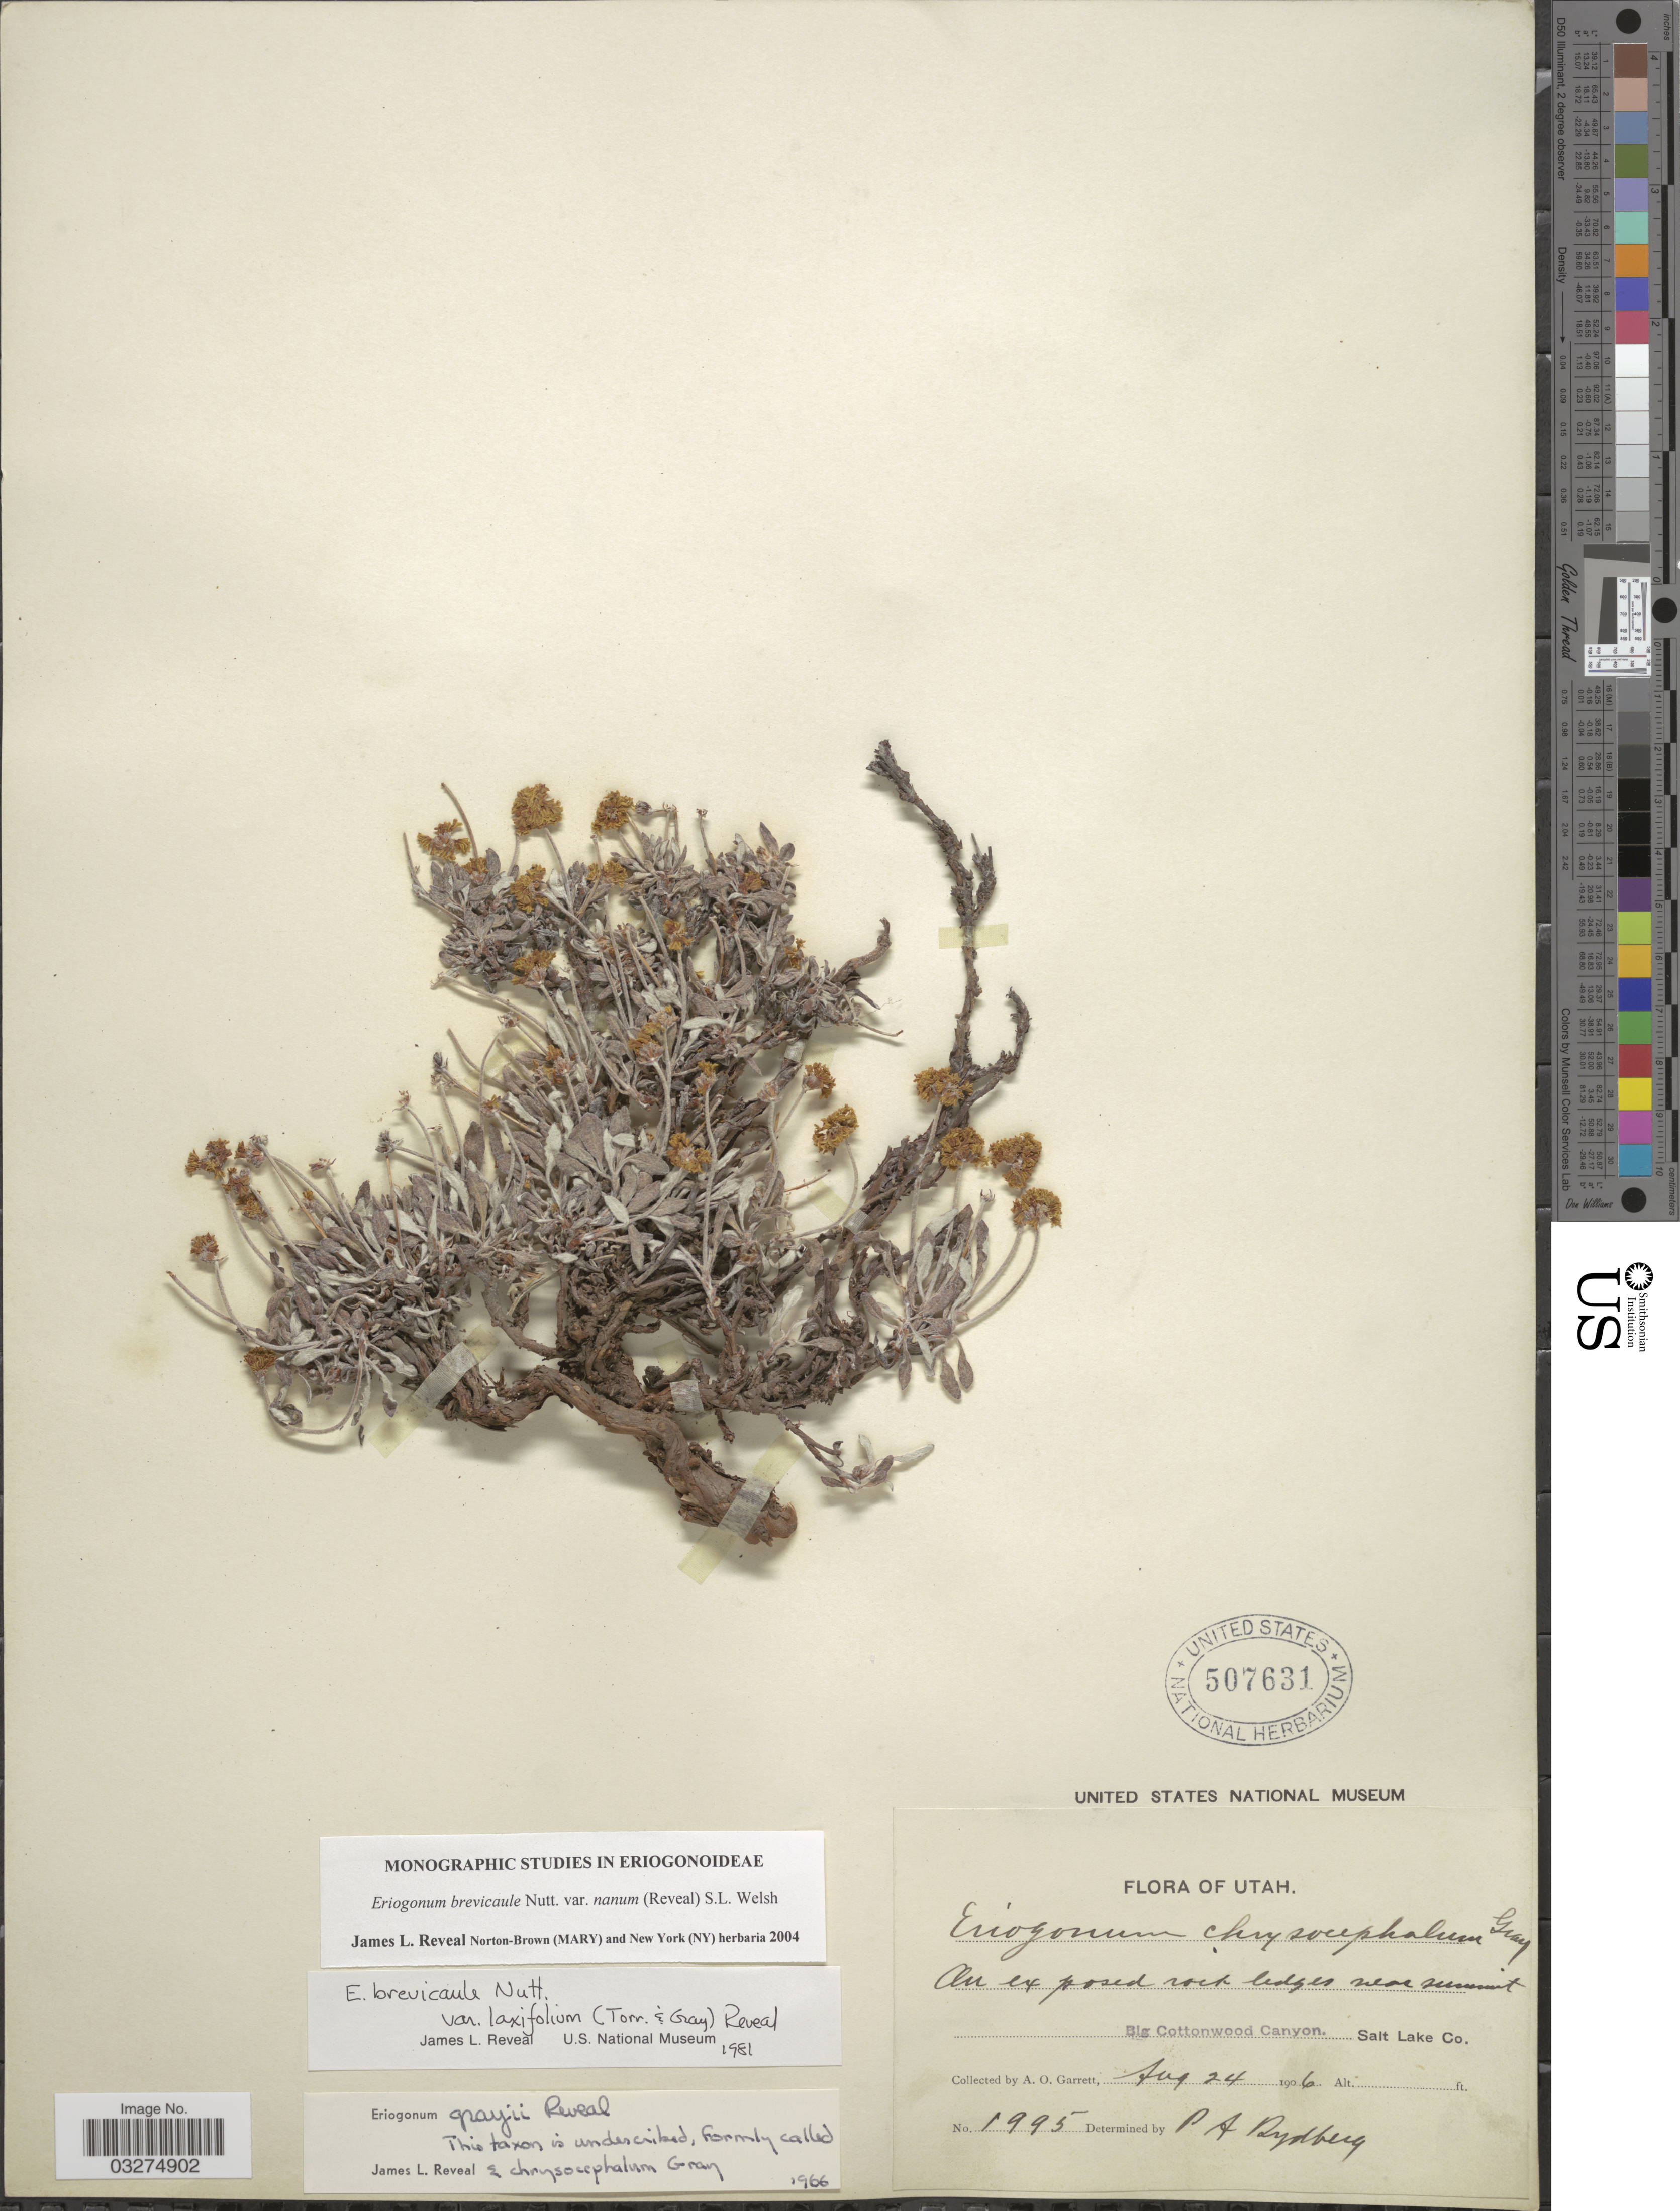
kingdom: Plantae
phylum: Tracheophyta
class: Magnoliopsida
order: Caryophyllales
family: Polygonaceae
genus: Eriogonum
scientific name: Eriogonum brevicaule var. nanum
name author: (Reveal) S.L. Welsh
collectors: A. O. Garrett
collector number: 1995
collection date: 1906-08-24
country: United States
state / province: Utah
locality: Big Cottonwood Canyon. Salt Lake Co.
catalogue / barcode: US 507631